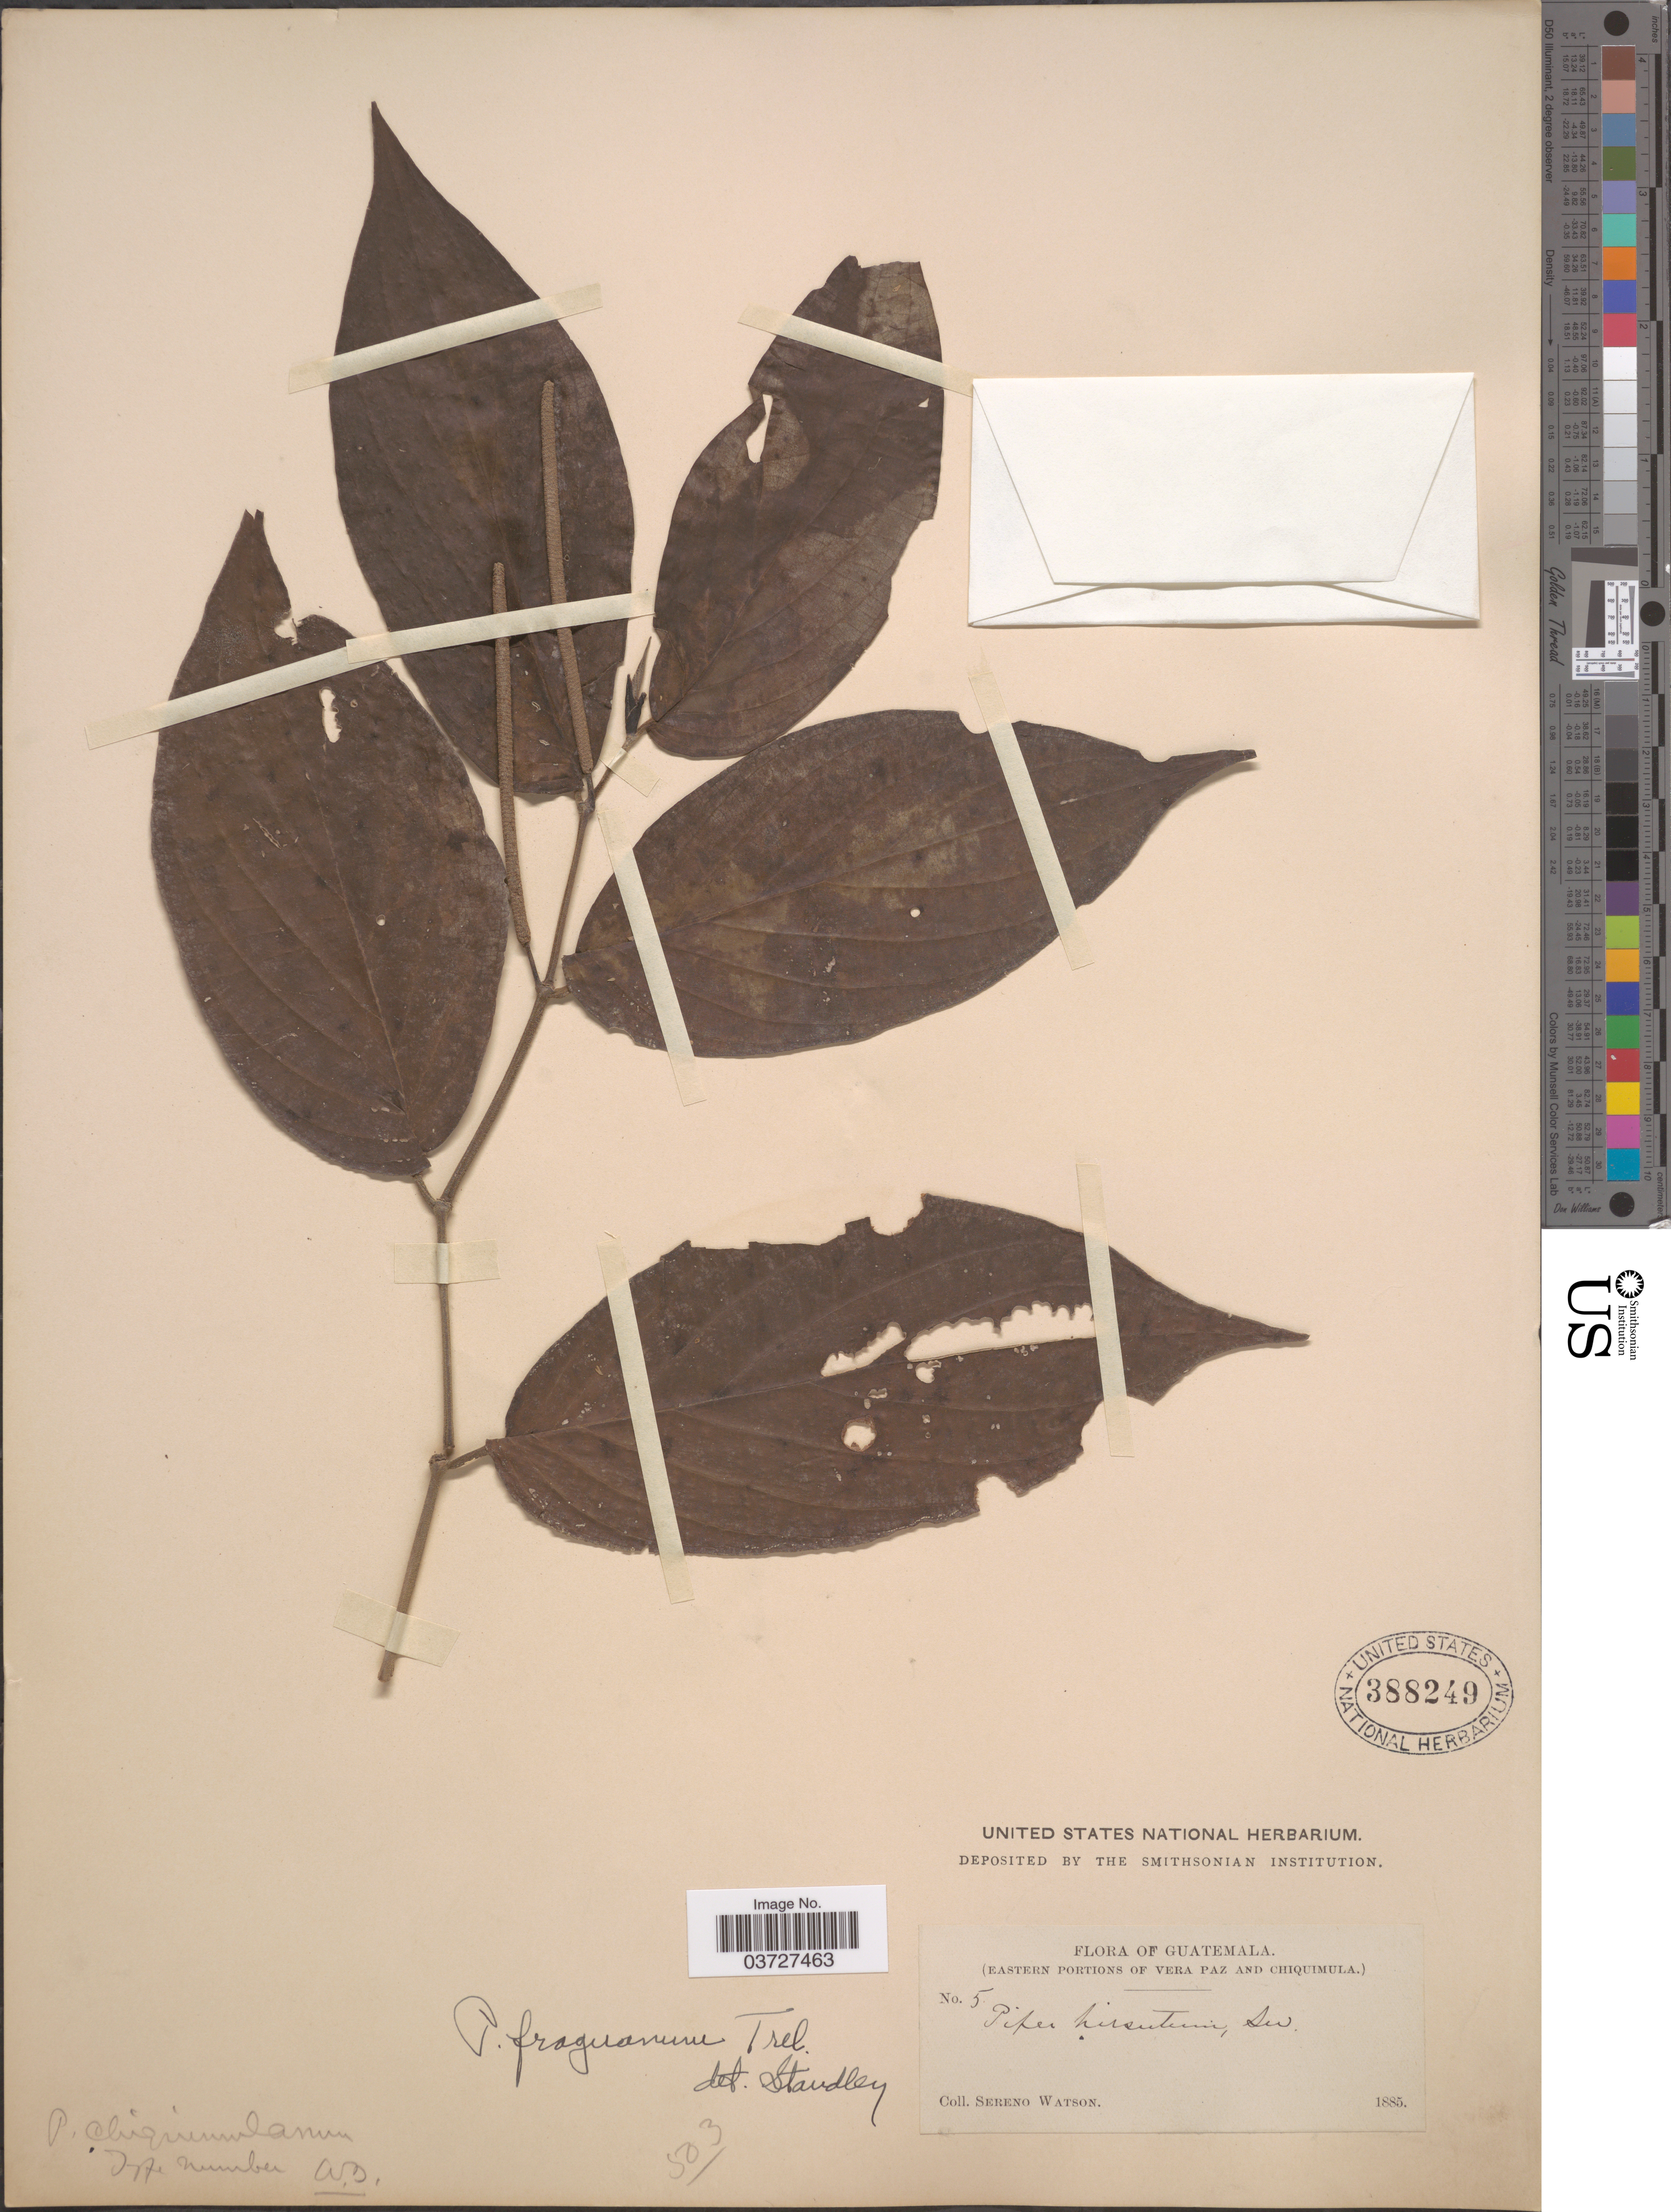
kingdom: Plantae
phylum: Tracheophyta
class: Magnoliopsida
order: Piperales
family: Piperaceae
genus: Piper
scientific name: Piper fraguanum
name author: Trel.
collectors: S. Watson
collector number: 5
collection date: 1885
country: Guatemala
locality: Eastern portions of Vera Paz and Chiquimula.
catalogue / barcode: US 388249